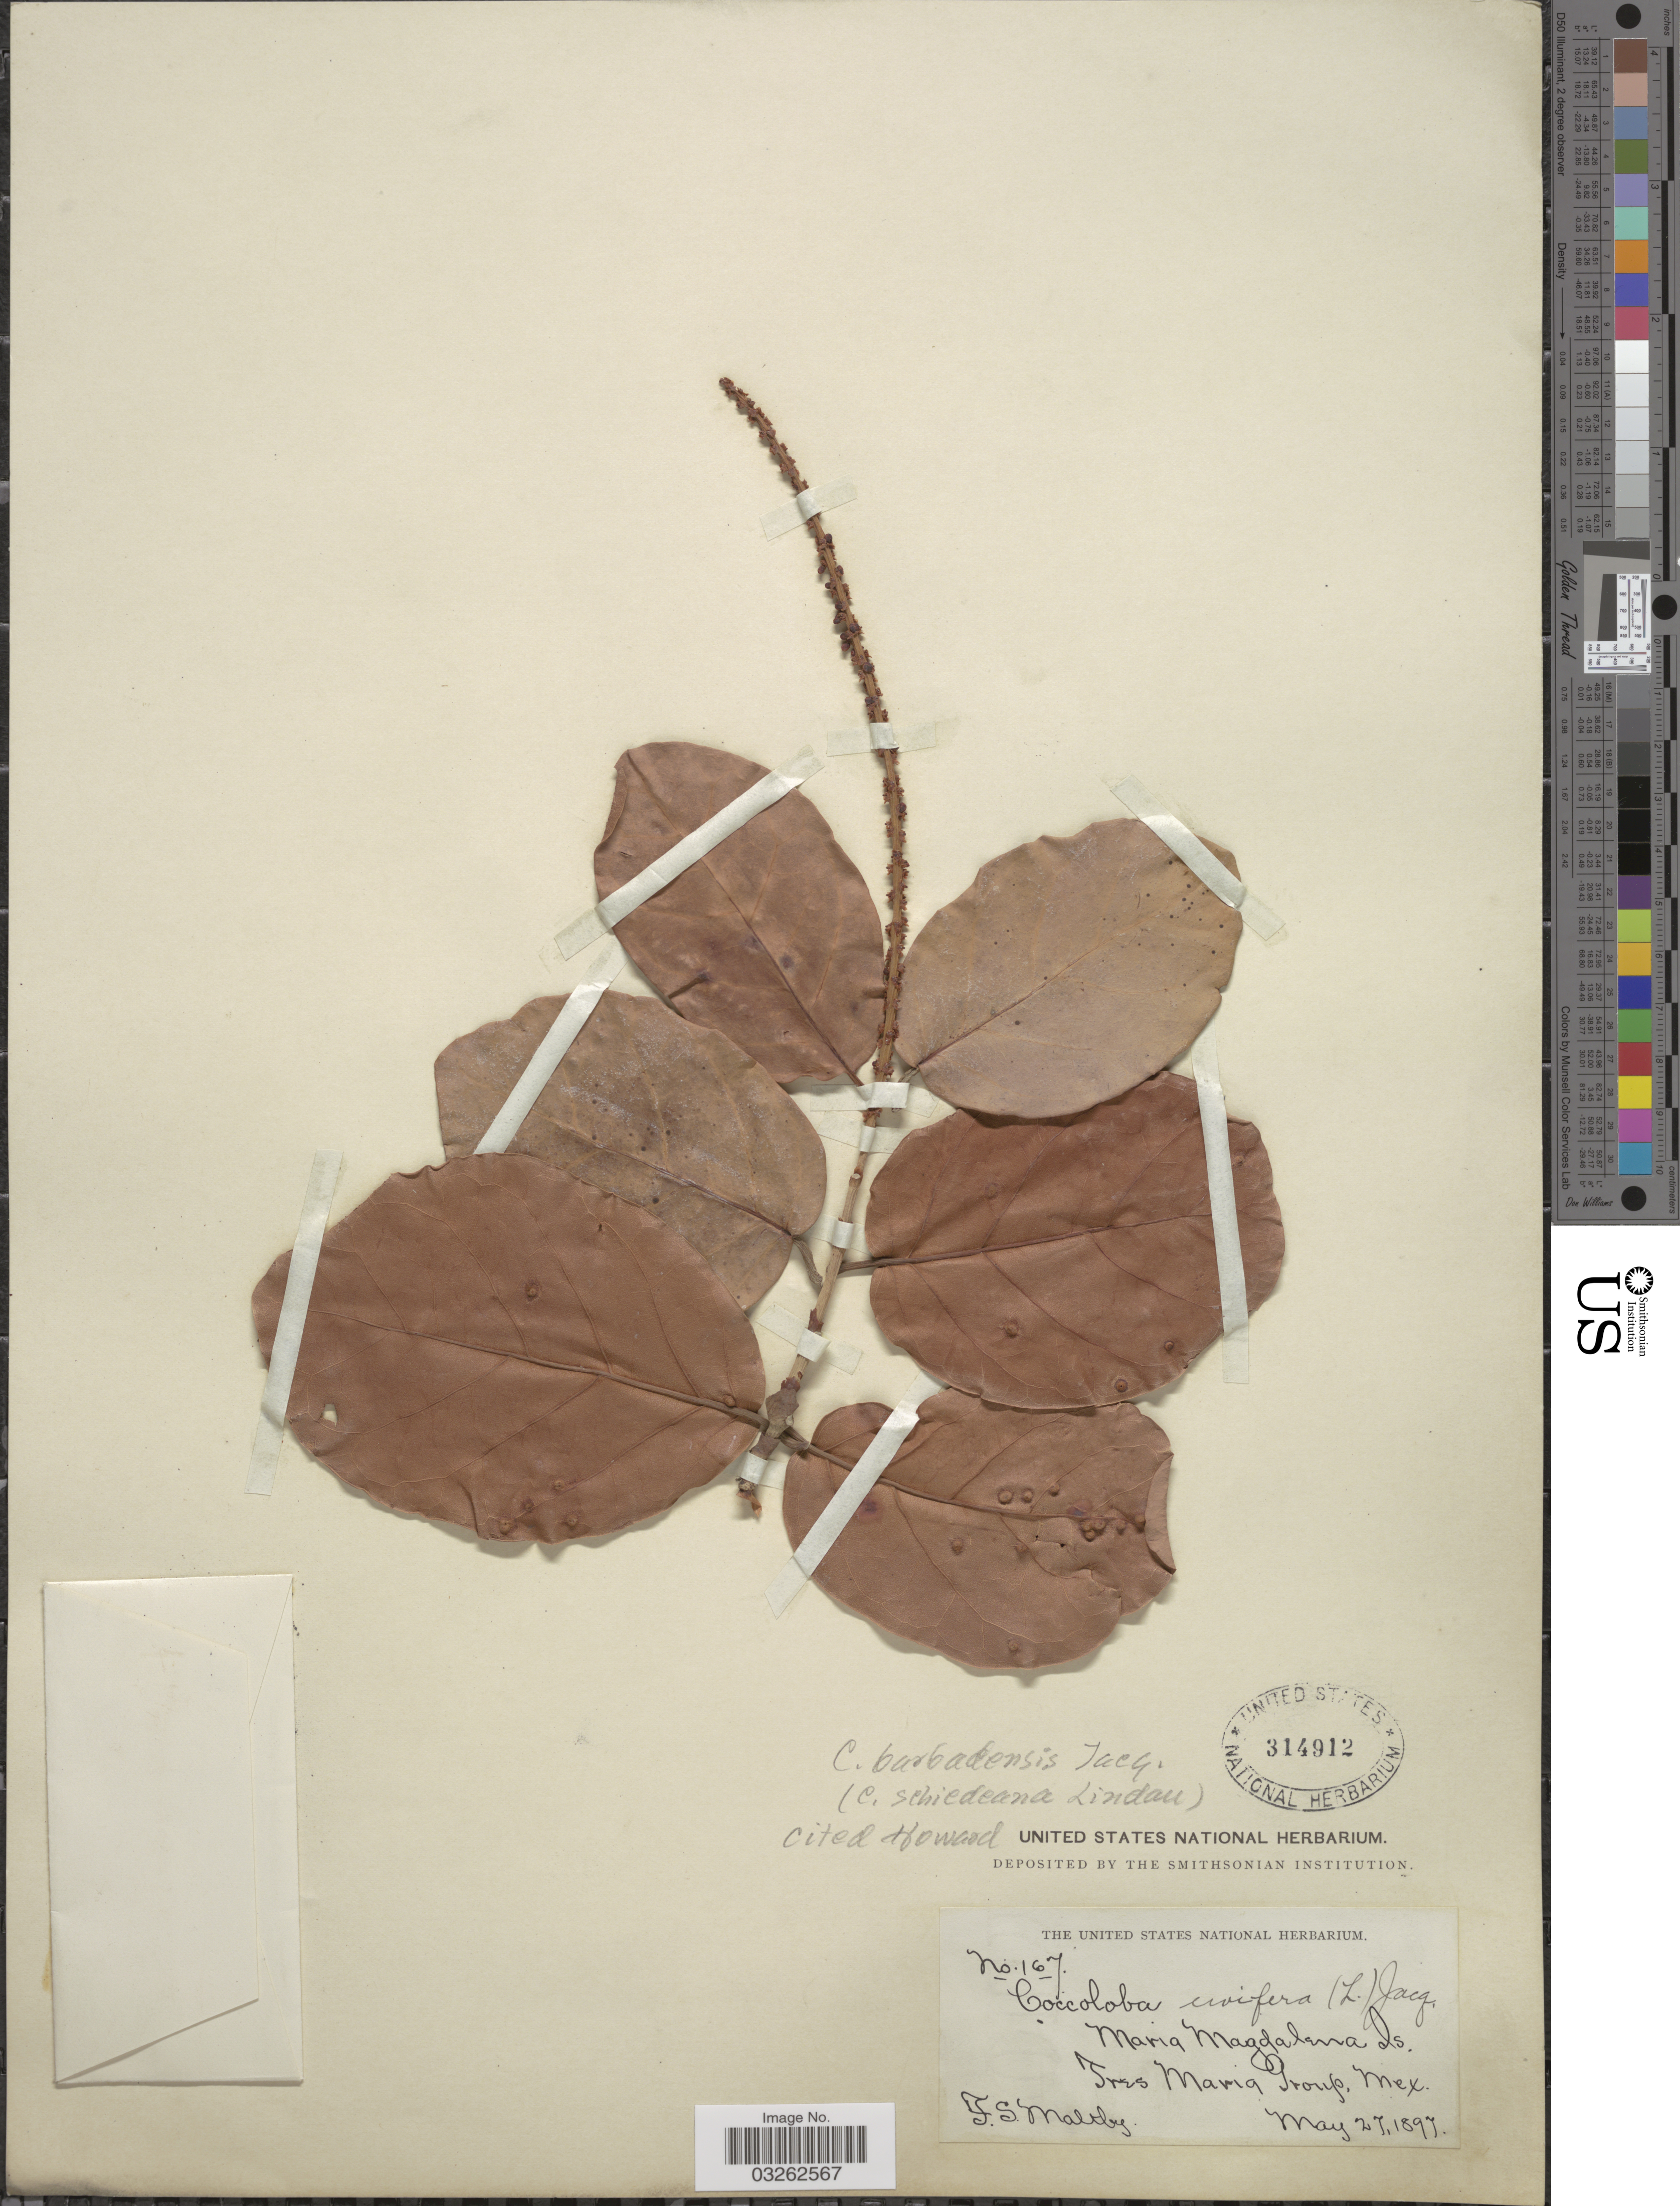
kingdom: Plantae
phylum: Tracheophyta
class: Magnoliopsida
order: Caryophyllales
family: Polygonaceae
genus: Coccoloba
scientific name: Coccoloba barbadensis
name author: Jacq.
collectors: F. S. Maltby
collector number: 167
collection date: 1897-05-27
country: Mexico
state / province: Nayarit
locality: Maria Magdalena Is. Tres Maria Group.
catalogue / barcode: US 314912